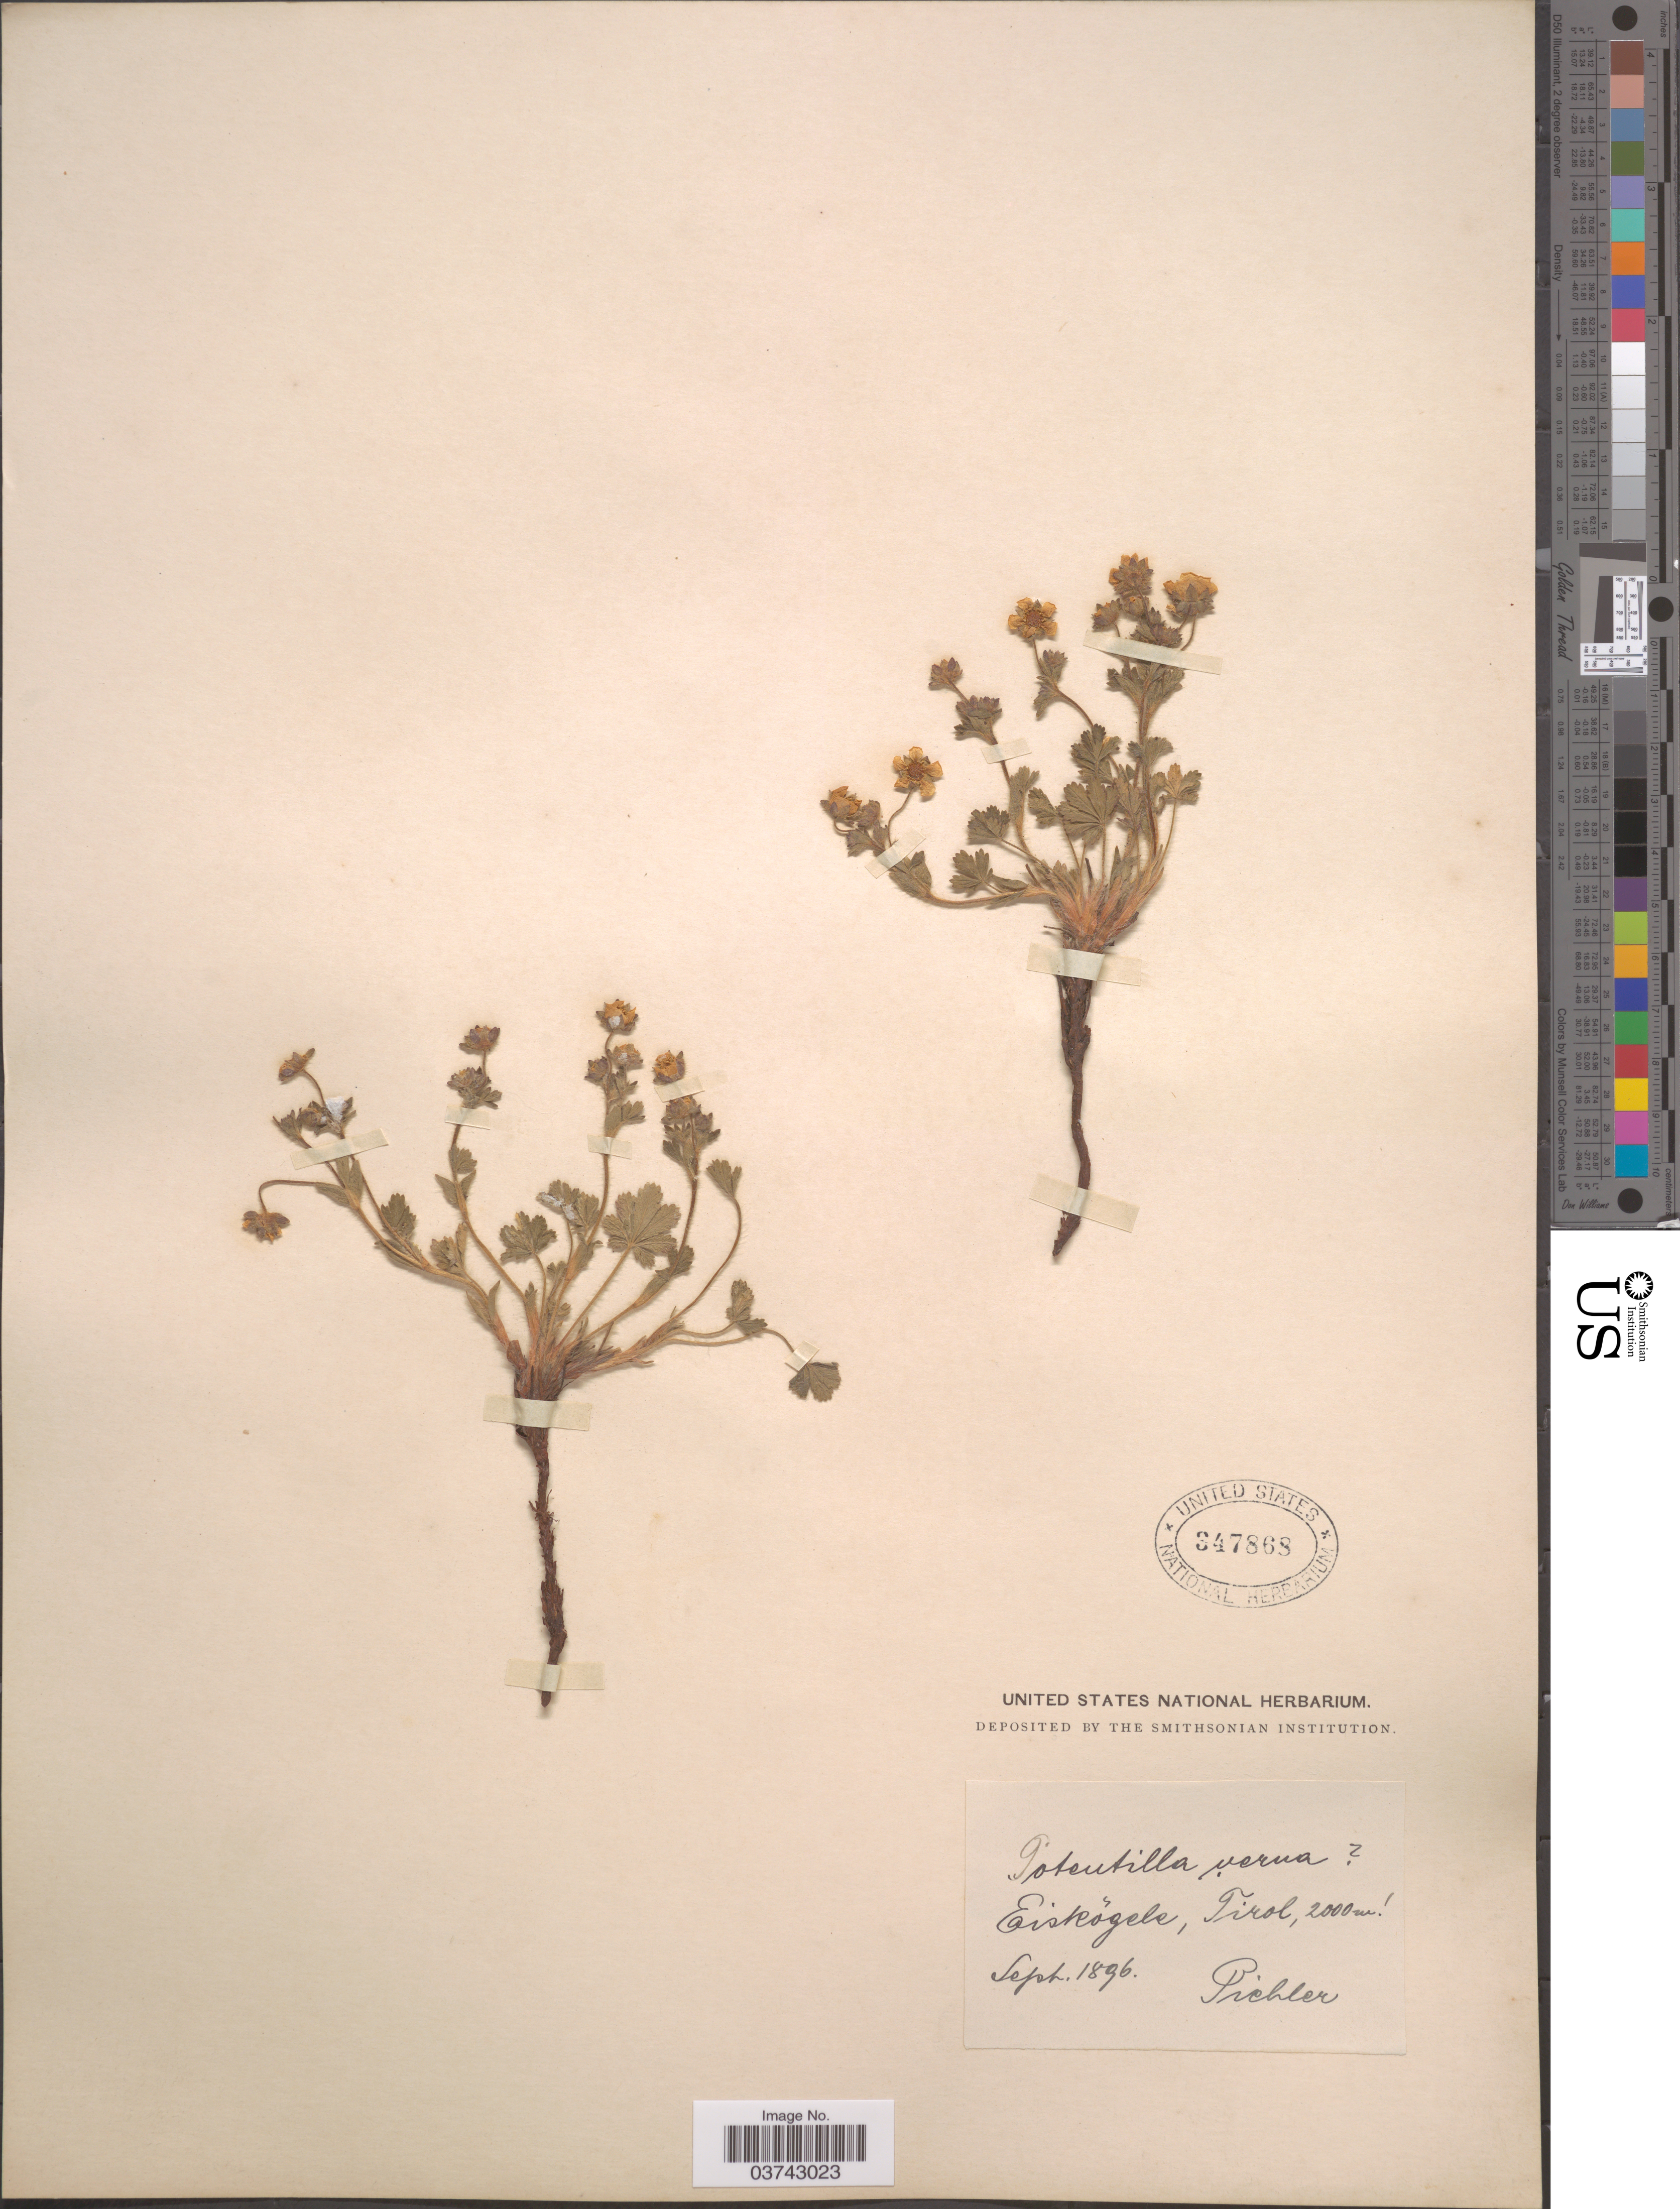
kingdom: Plantae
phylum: Tracheophyta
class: Magnoliopsida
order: Rosales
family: Rosaceae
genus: Potentilla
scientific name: Potentilla verna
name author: L.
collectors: Pichler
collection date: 1896-09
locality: Eiskógele, Tirol.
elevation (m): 2000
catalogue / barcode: US 347868